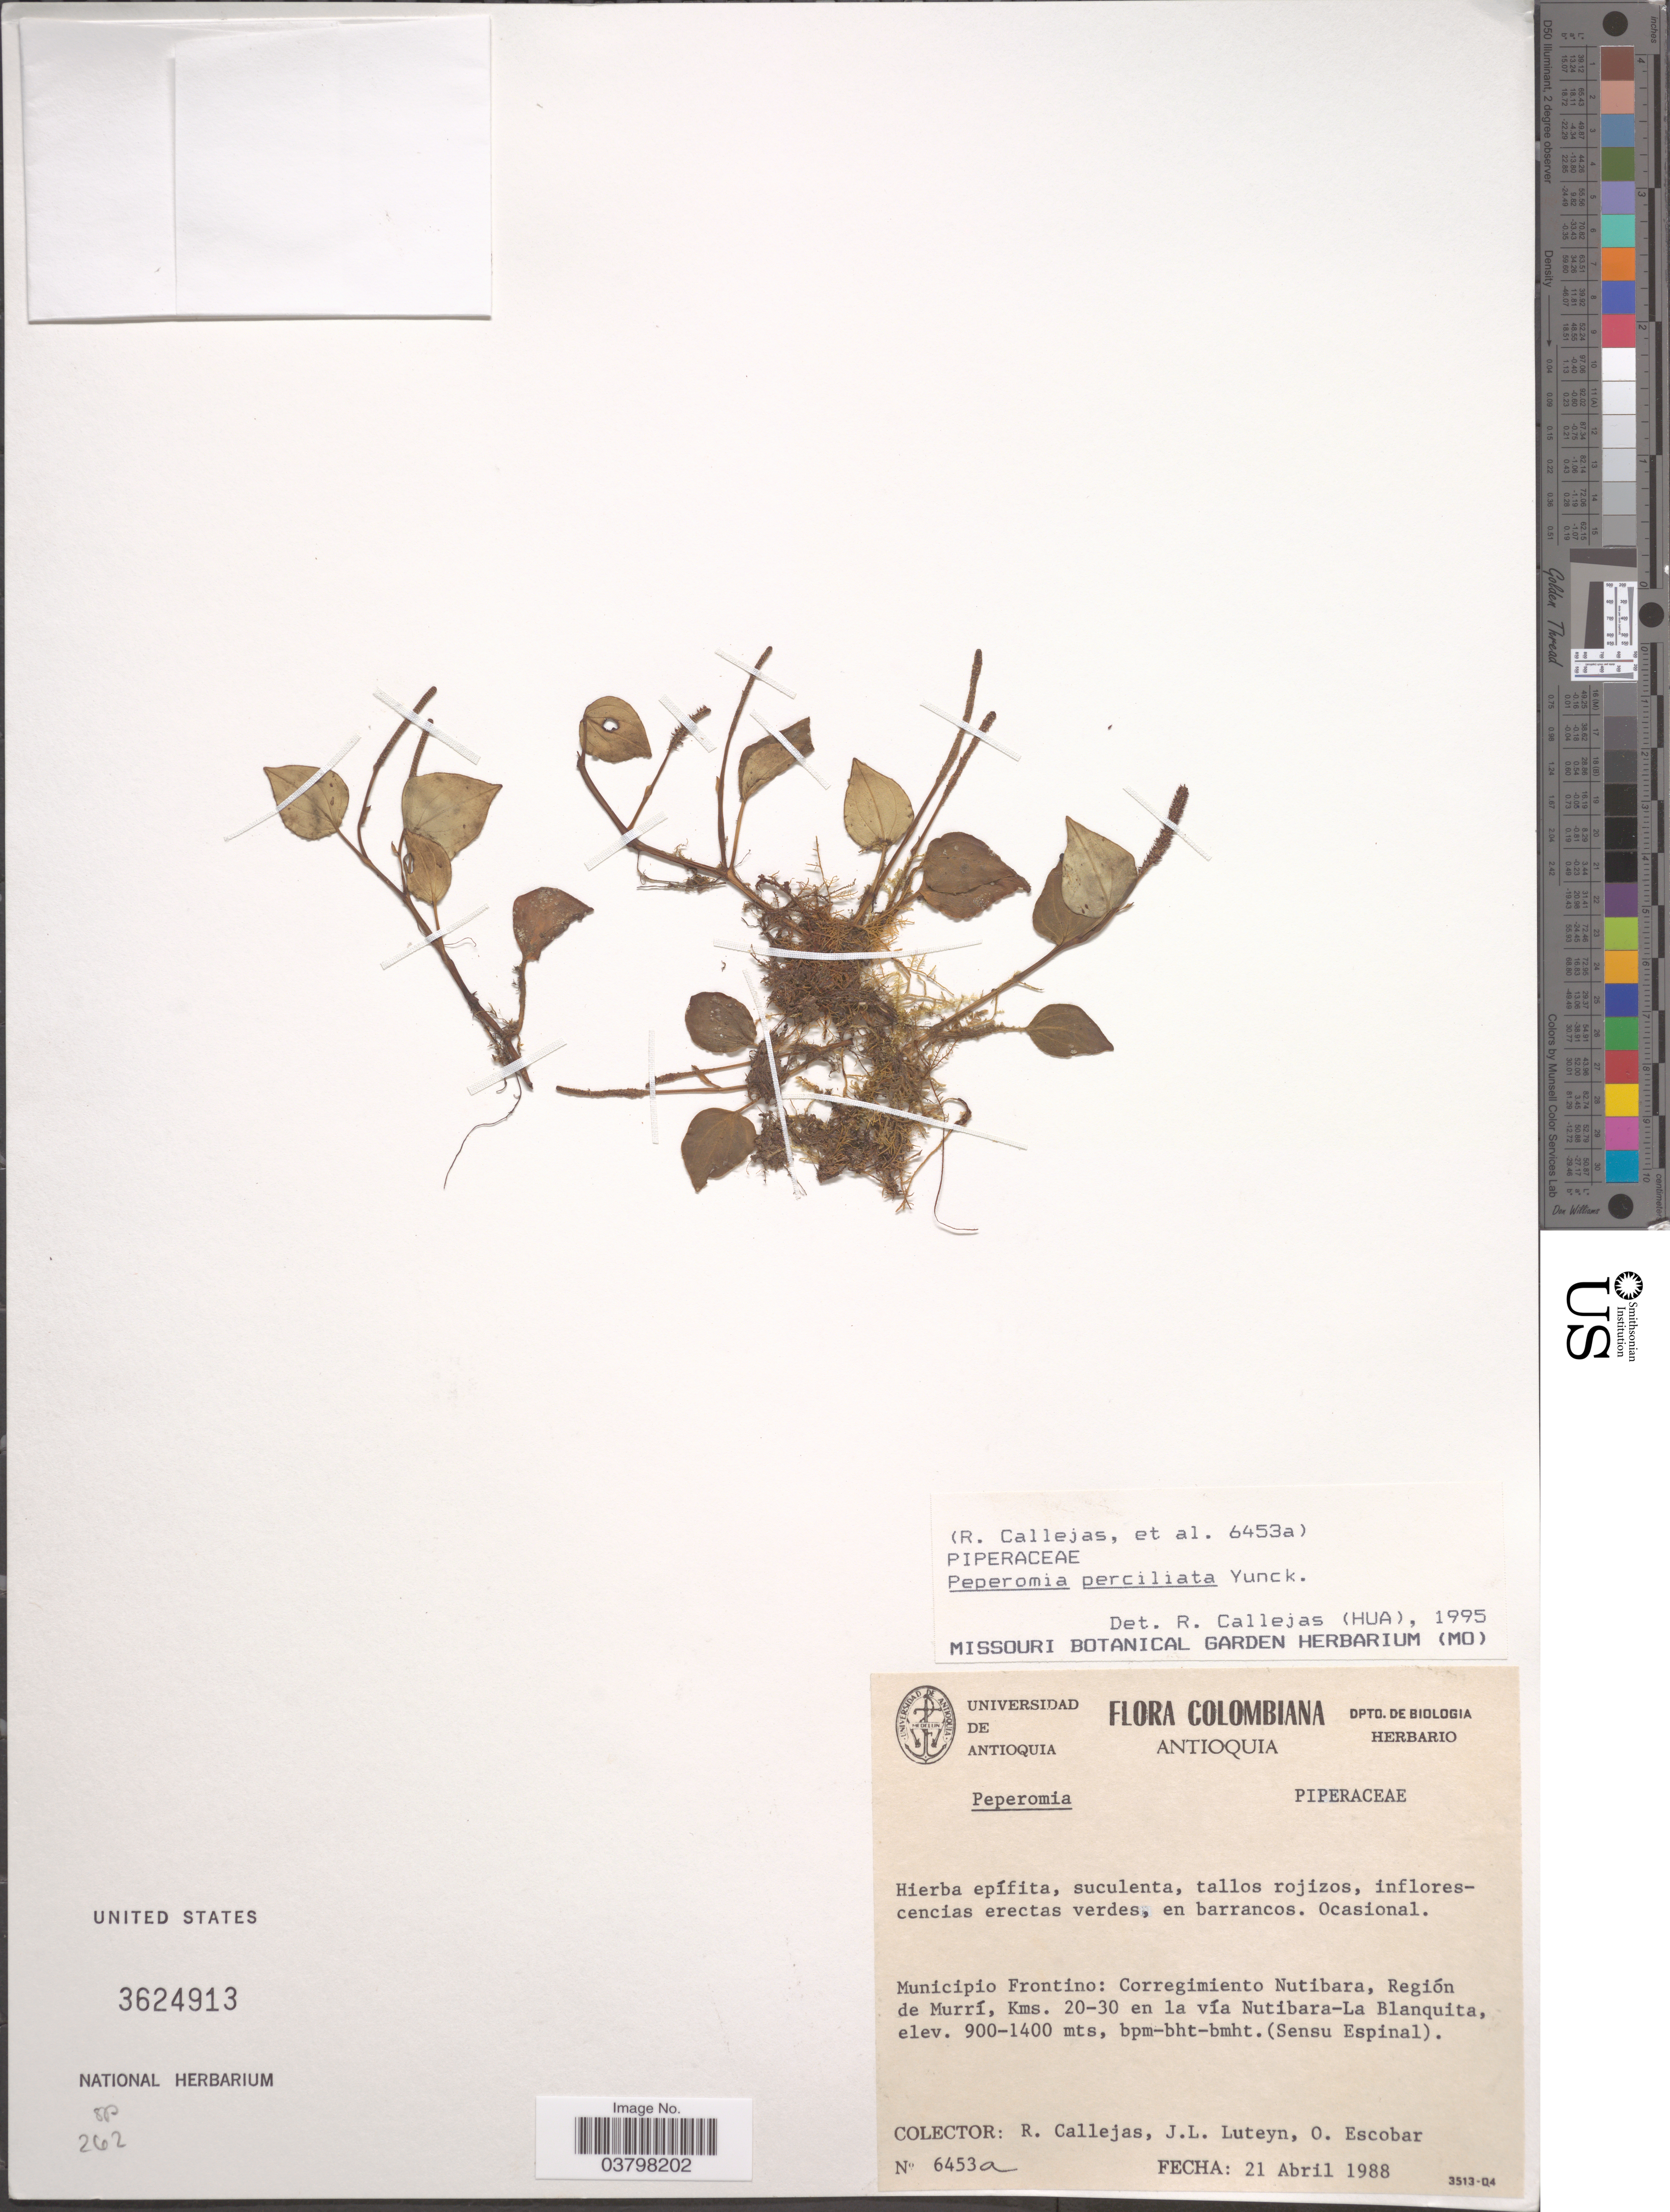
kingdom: Plantae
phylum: Tracheophyta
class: Magnoliopsida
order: Piperales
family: Piperaceae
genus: Peperomia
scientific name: Peperomia perciliata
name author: Yunck.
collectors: R. Callejas, J. Luteyn & O. Escobar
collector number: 6453a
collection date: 1988-04-21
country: Colombia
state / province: Antioquia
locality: Municipio Frontino: Corregimiento Nutibara, Región de Murrí, Kms 20-30 en la vía Nutibara-La Blanquita. (Sensu Espinal).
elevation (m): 900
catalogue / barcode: US 3624913